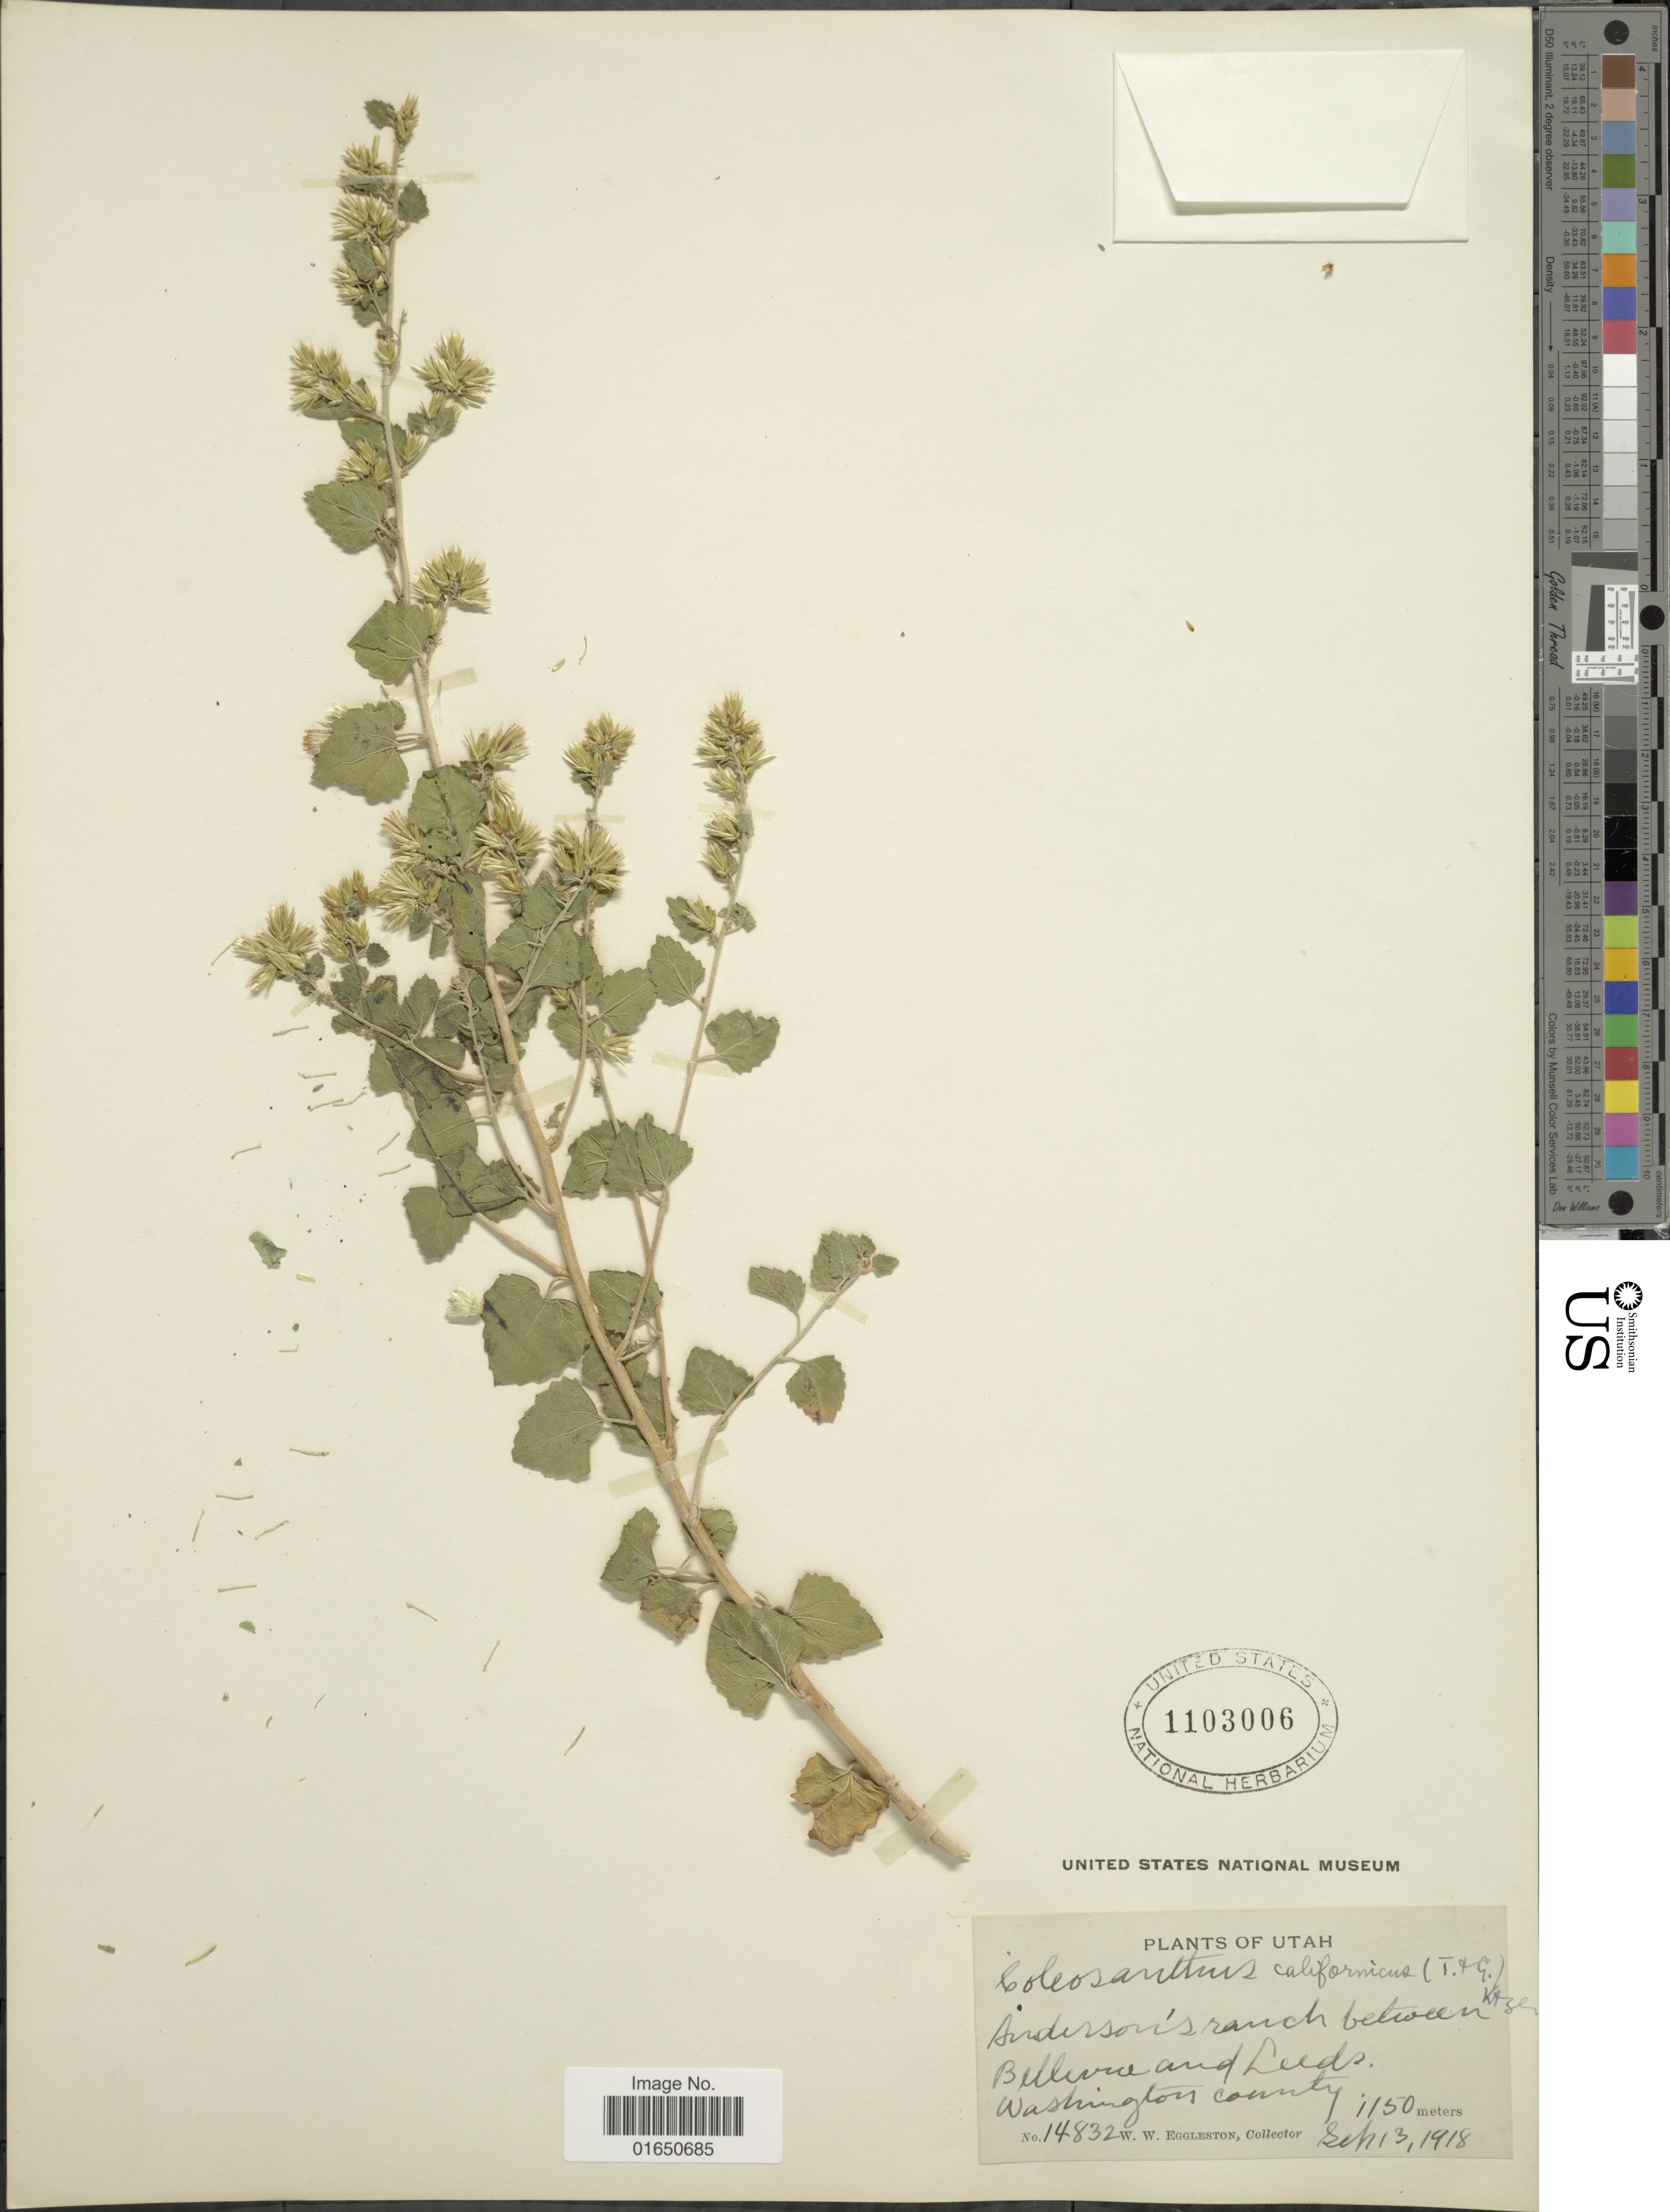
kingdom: Plantae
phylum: Tracheophyta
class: Magnoliopsida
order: Asterales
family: Asteraceae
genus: Brickellia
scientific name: Brickellia californica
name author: (Torr. & A. Gray) A. Gray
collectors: W. W. Eggleston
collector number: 14832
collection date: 1918-09-13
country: United States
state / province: Utah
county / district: Washington County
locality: Anderson's ranch between Bellevue and Leeds. Washington County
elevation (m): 1150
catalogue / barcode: US 1103006